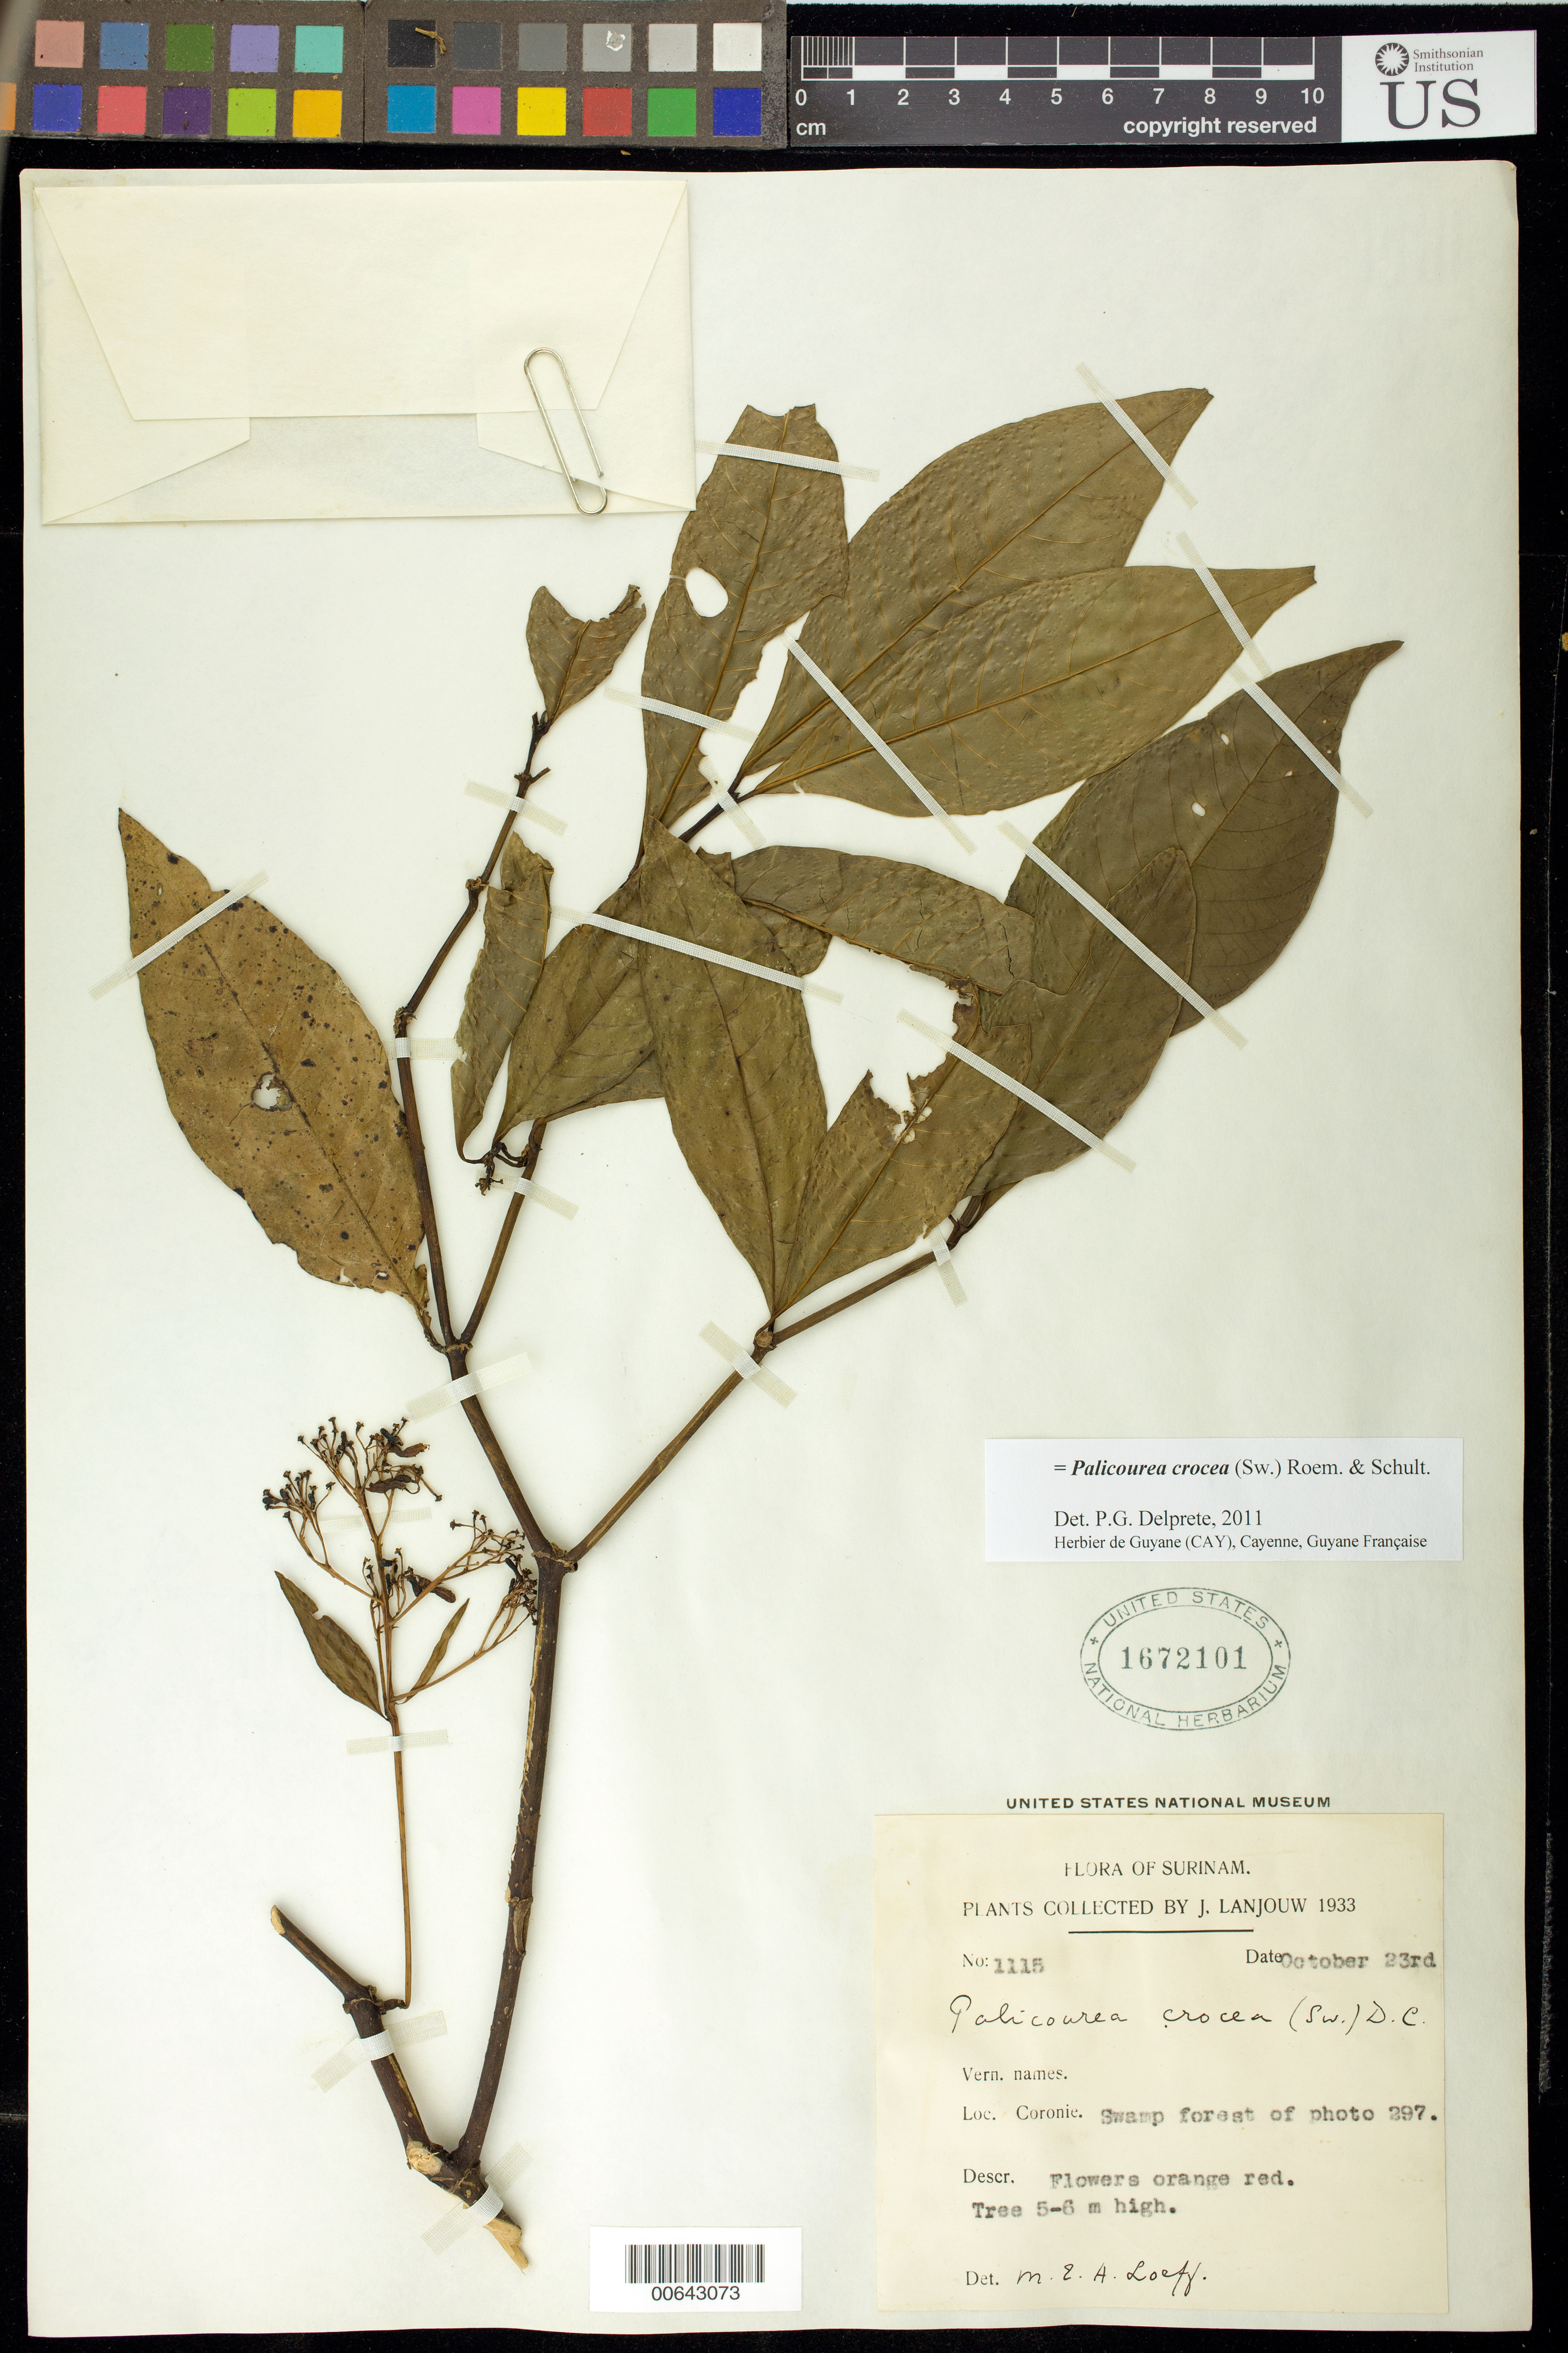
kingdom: Plantae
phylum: Tracheophyta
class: Magnoliopsida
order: Gentianales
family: Rubiaceae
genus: Palicourea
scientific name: Palicourea crocea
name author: (Sw.) Schult.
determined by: Loeff, M. E. A.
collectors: J. Lanjouw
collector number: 1115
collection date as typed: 23-Oct-33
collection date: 1933-10-23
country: Suriname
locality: Coronie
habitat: Swamp forest of photo 297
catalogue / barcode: US 1672101